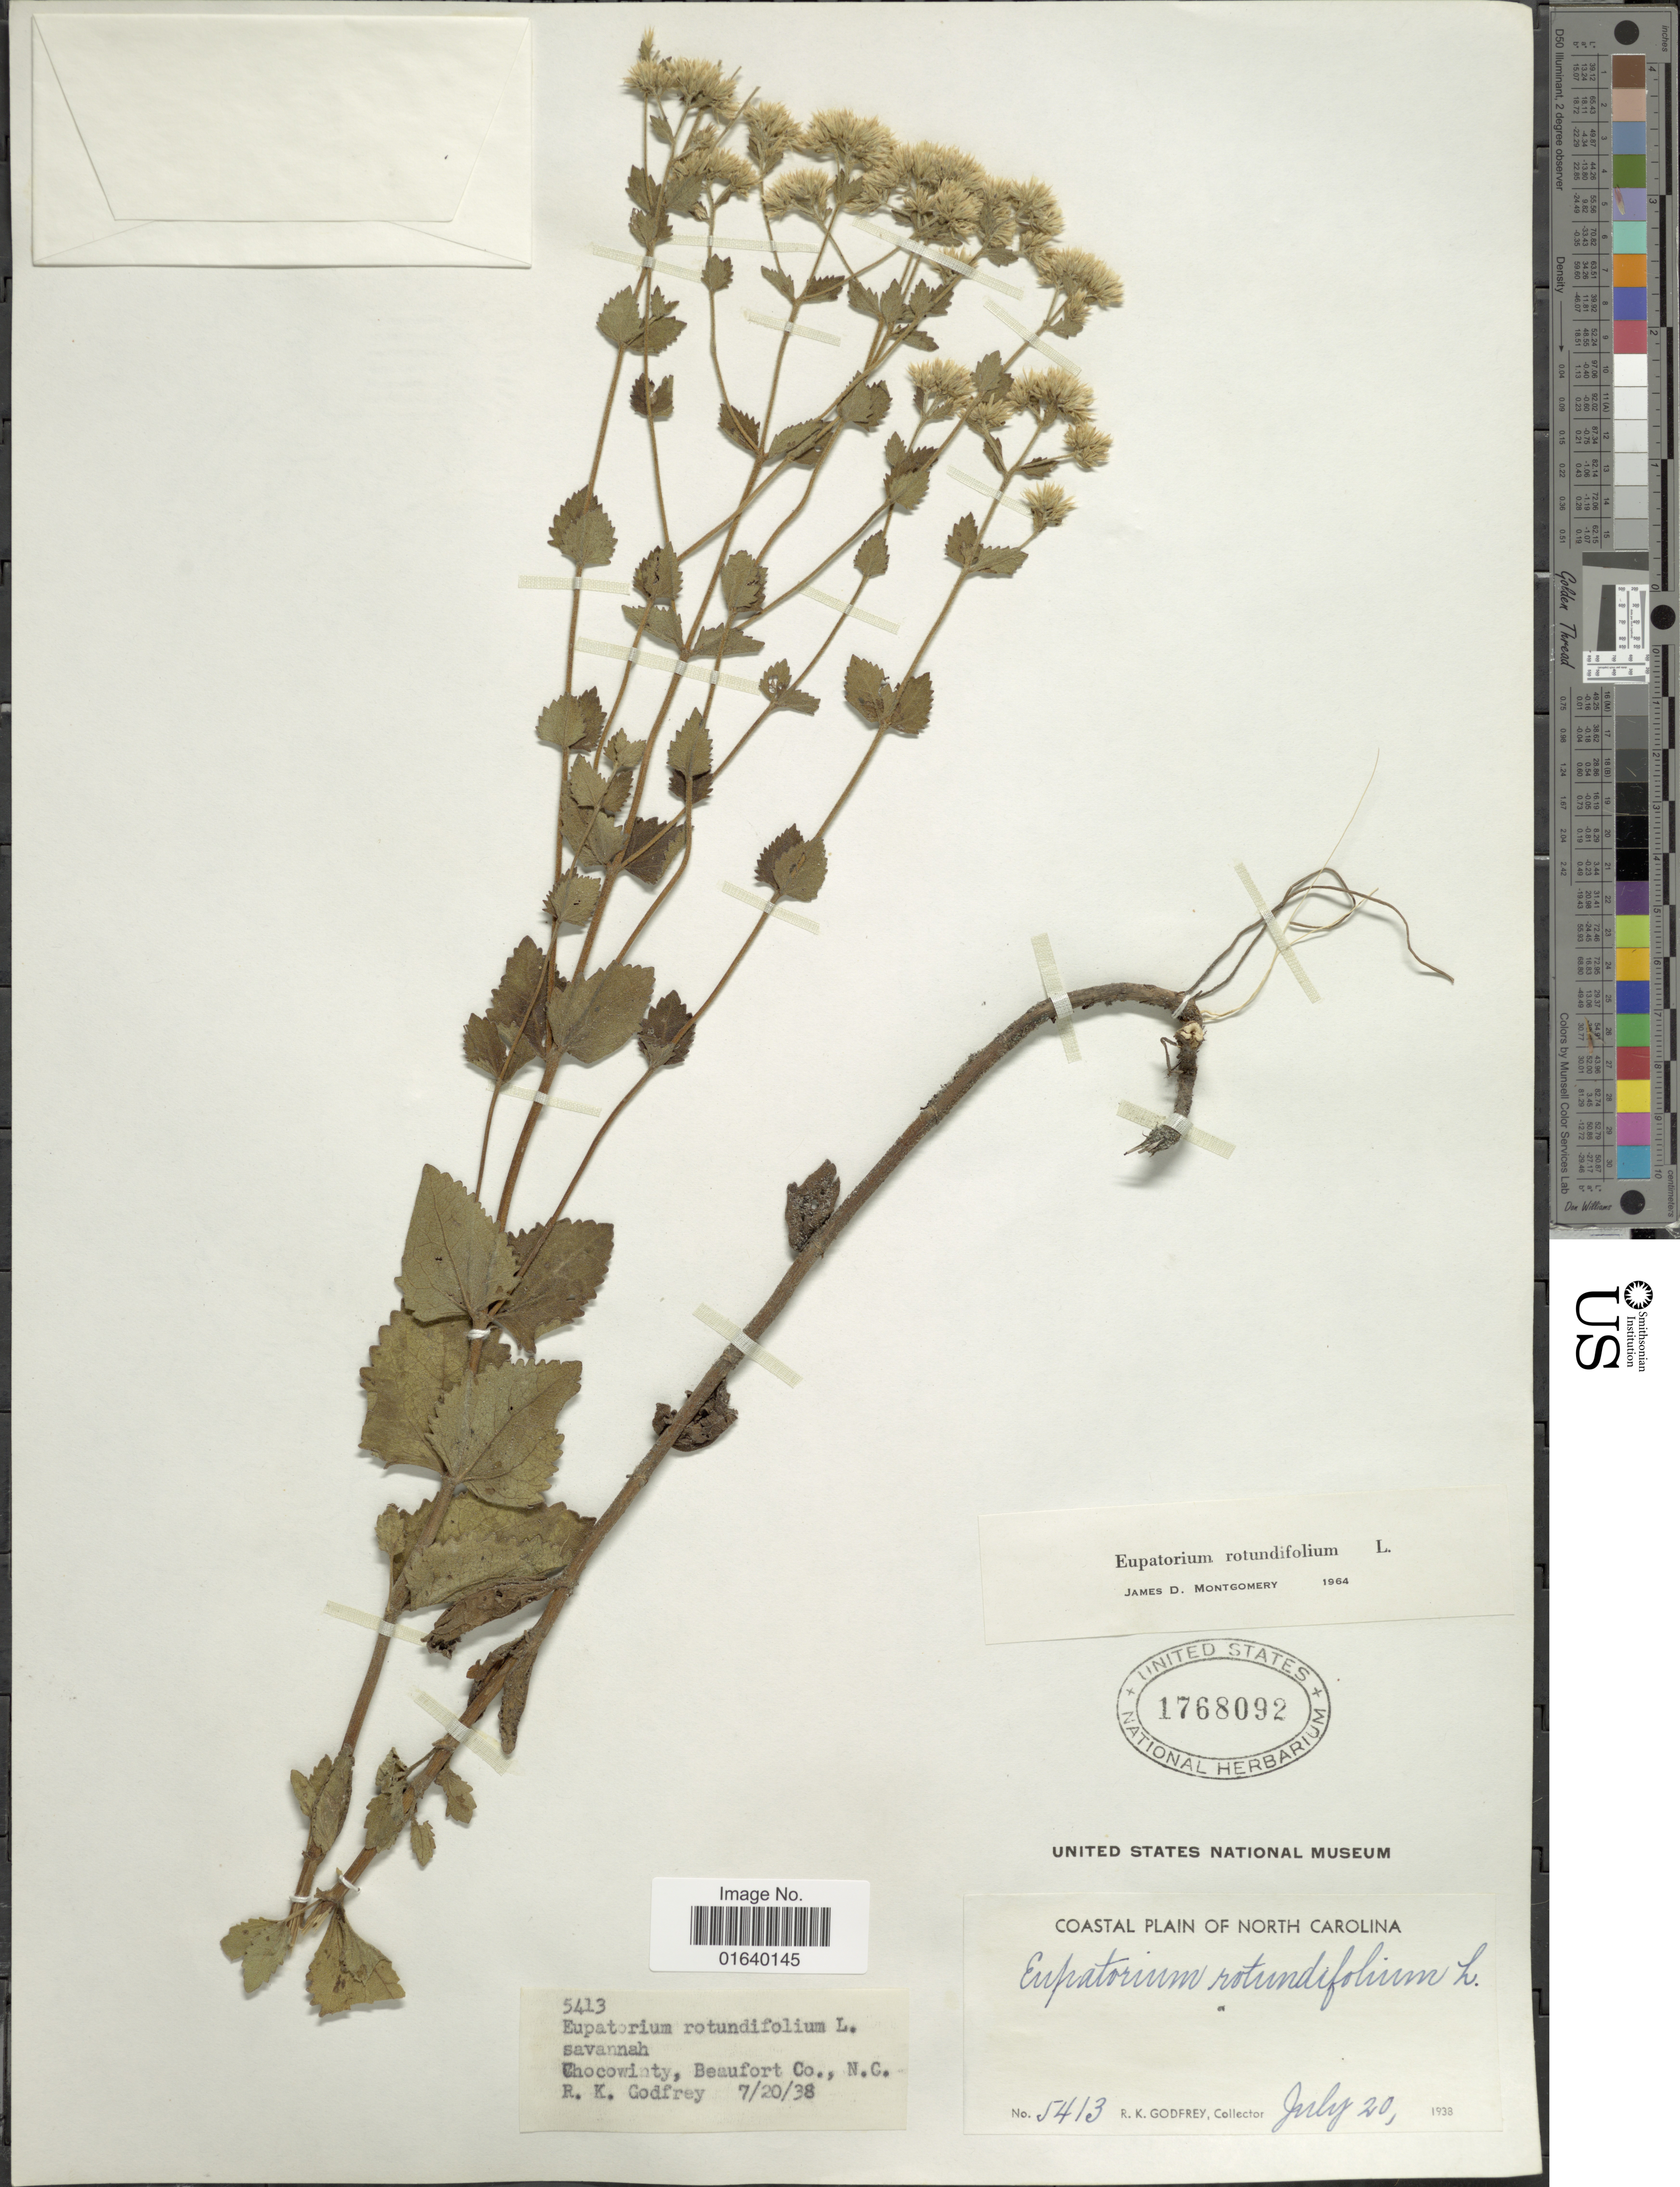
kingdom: Plantae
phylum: Tracheophyta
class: Magnoliopsida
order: Asterales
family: Asteraceae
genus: Eupatorium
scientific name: Eupatorium rotundifolium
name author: L.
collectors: R. K. Godfrey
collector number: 5413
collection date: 1938-07-20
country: United States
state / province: North Carolina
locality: Chocowinty, Beaufort Co, Coastal Plain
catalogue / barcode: US 1768092